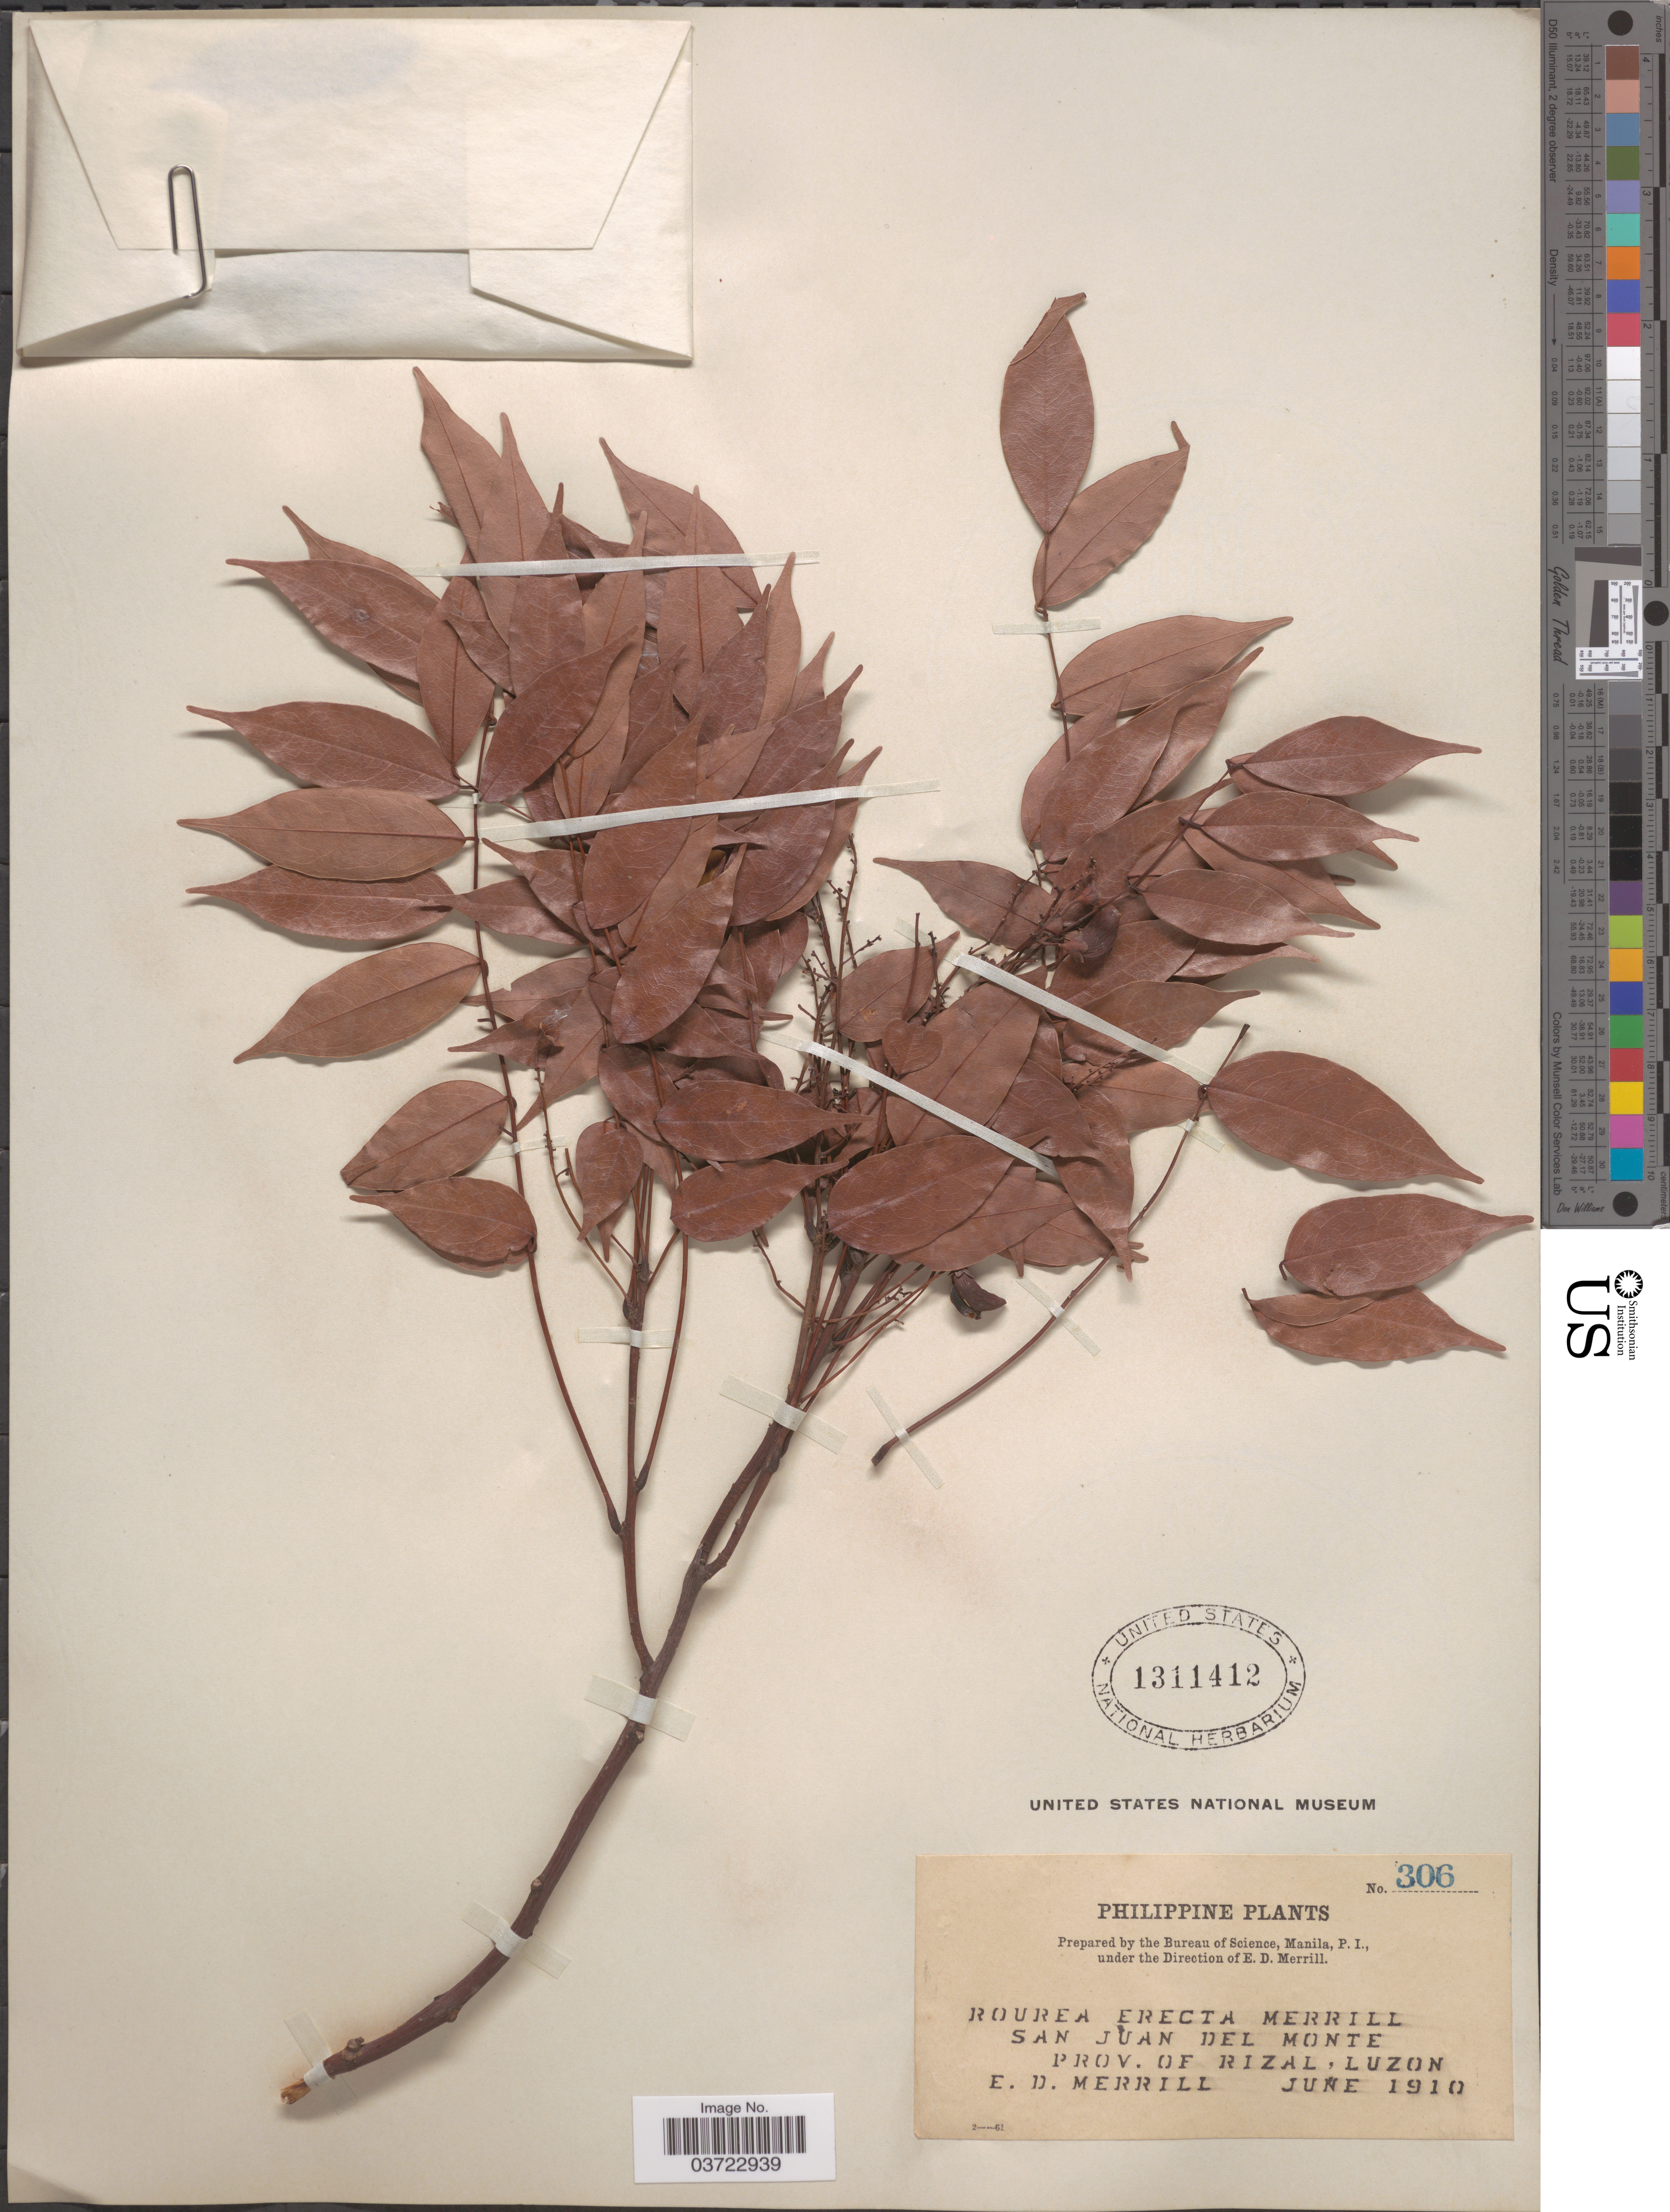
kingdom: Plantae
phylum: Tracheophyta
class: Magnoliopsida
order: Oxalidales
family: Connaraceae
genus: Rourea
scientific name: Rourea erecta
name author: (Blanco) Merr.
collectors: E. D. Merrill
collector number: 306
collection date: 1910-06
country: Philippines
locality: San Juan del Monte. Prov. of Rizal, Luzon.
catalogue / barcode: US 1311412